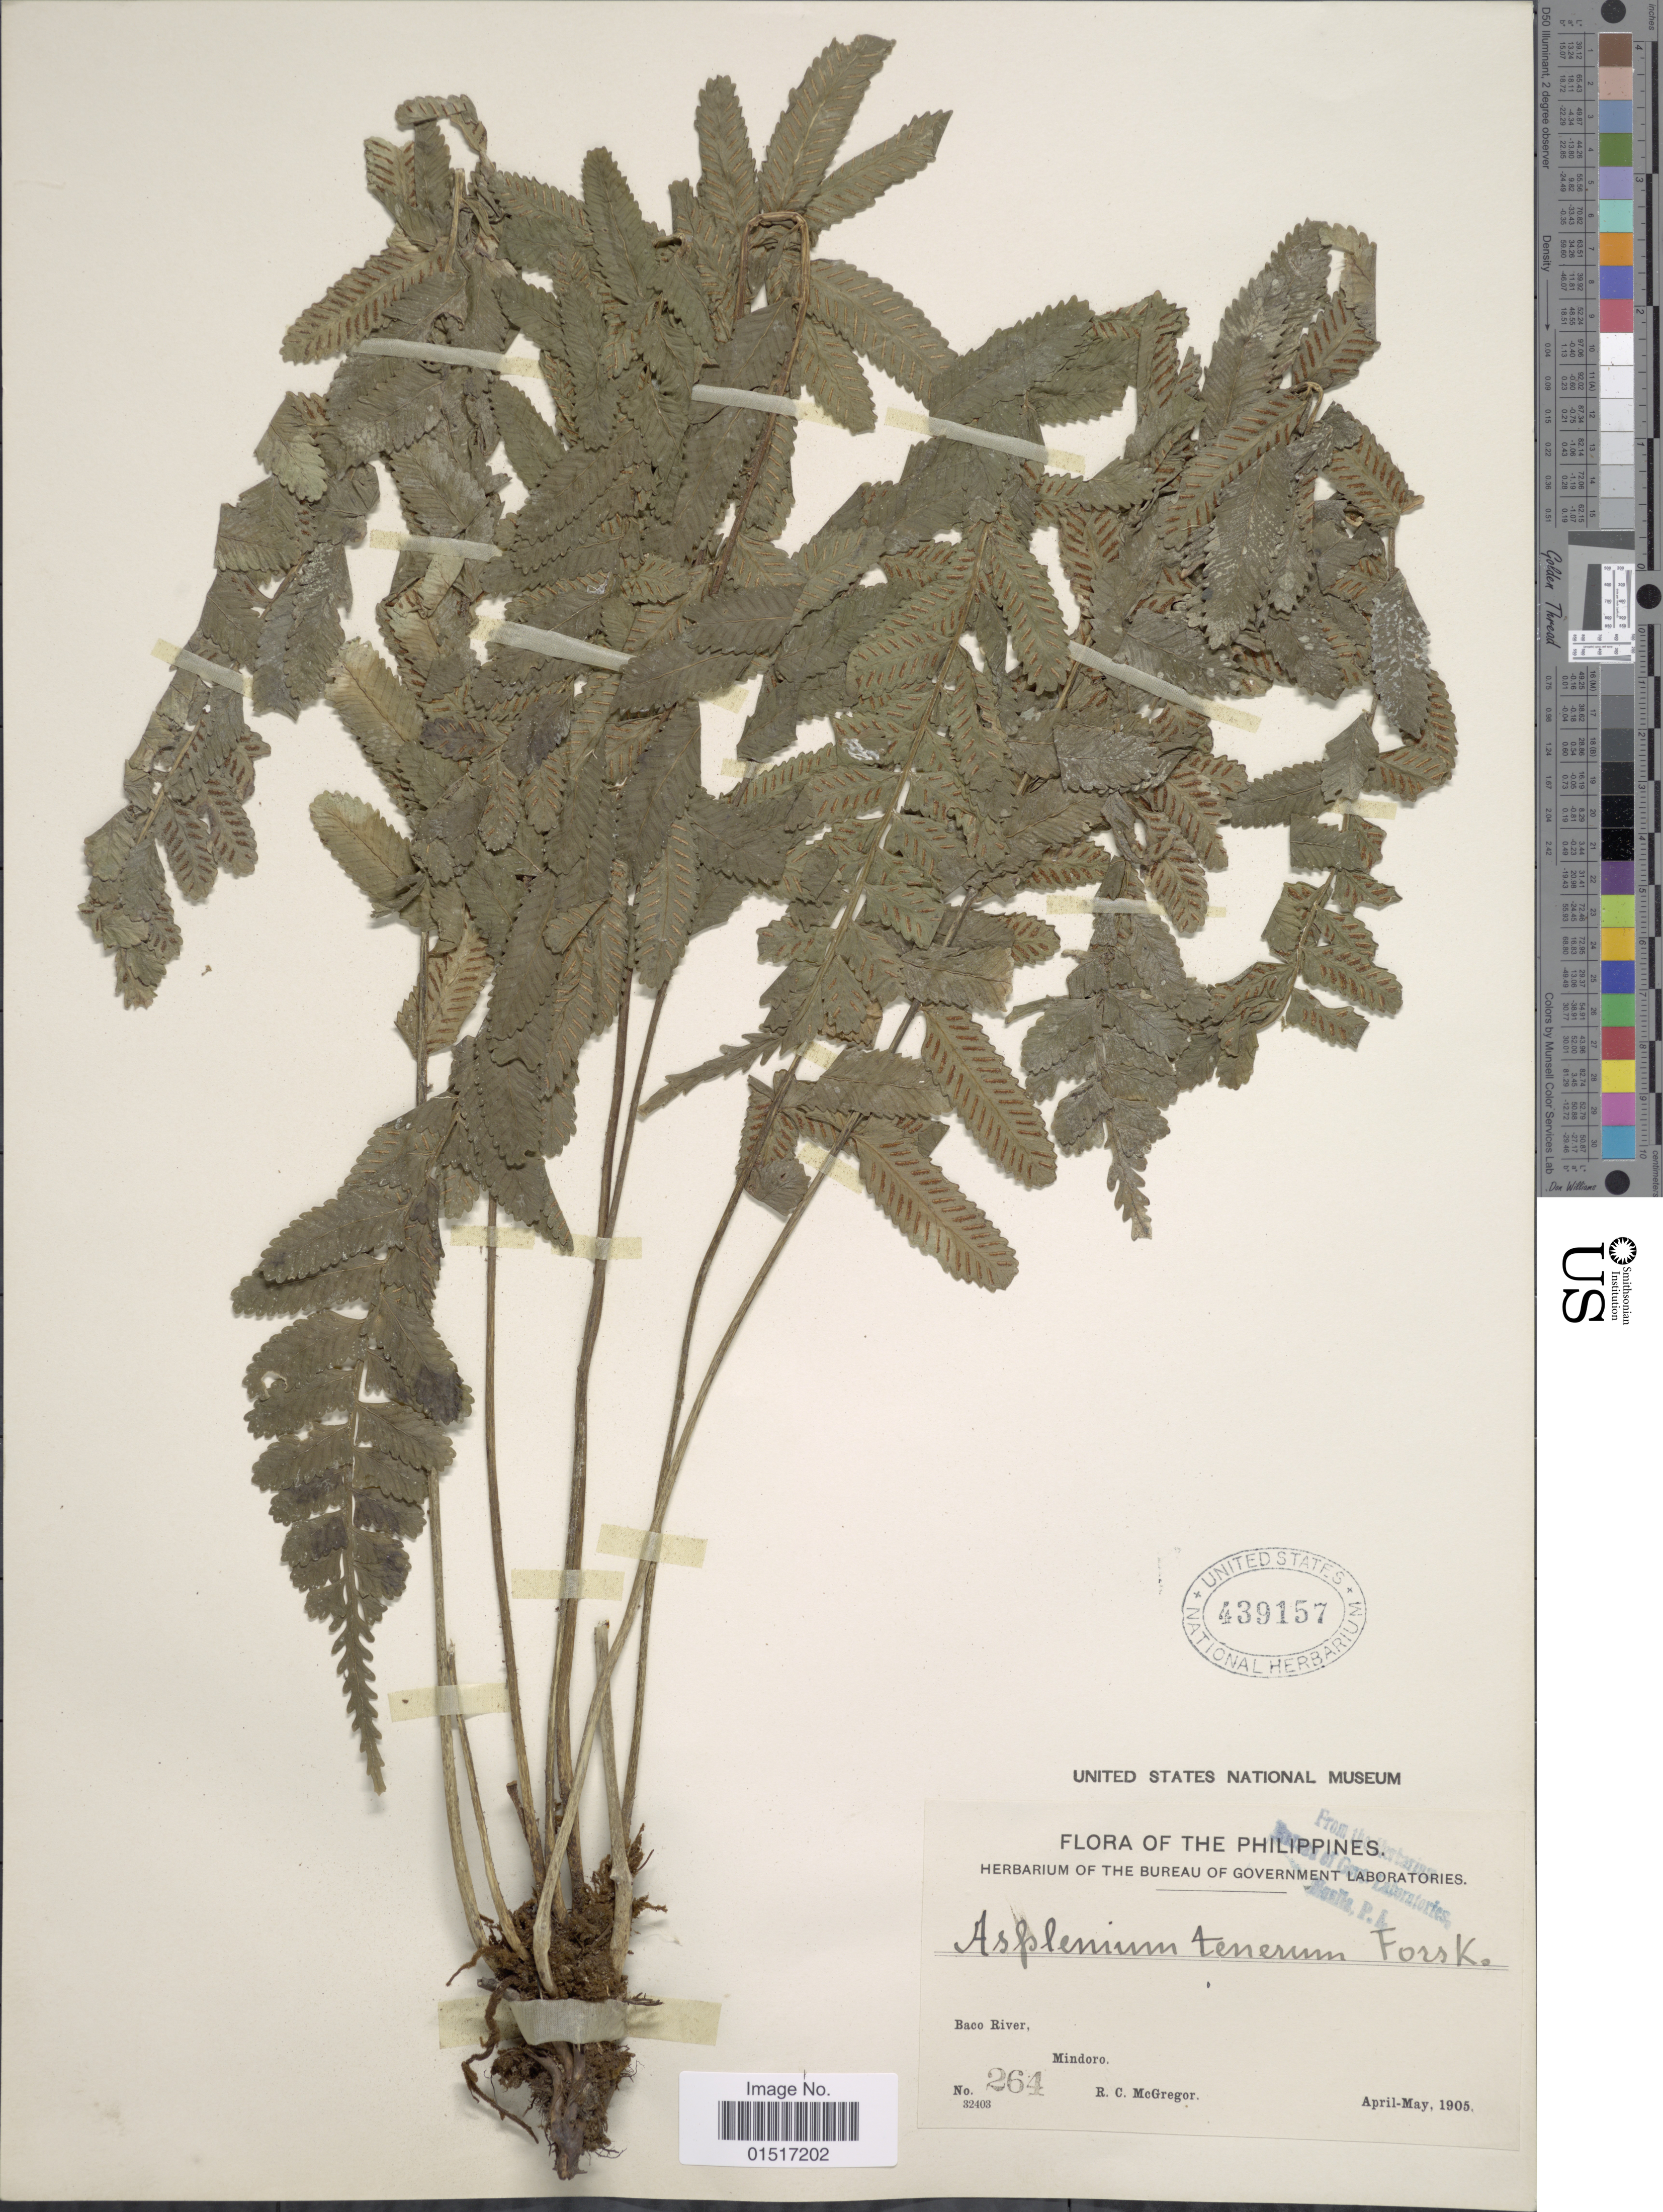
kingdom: Plantae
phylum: Tracheophyta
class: Polypodiopsida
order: Polypodiales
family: Aspleniaceae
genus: Asplenium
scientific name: Asplenium tenerum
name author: G. Forst.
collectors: R. C. McGregor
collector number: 264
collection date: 1905-04/1905-05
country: Philippines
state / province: Mimaropa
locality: Baco River, Mindoro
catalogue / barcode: US 439157